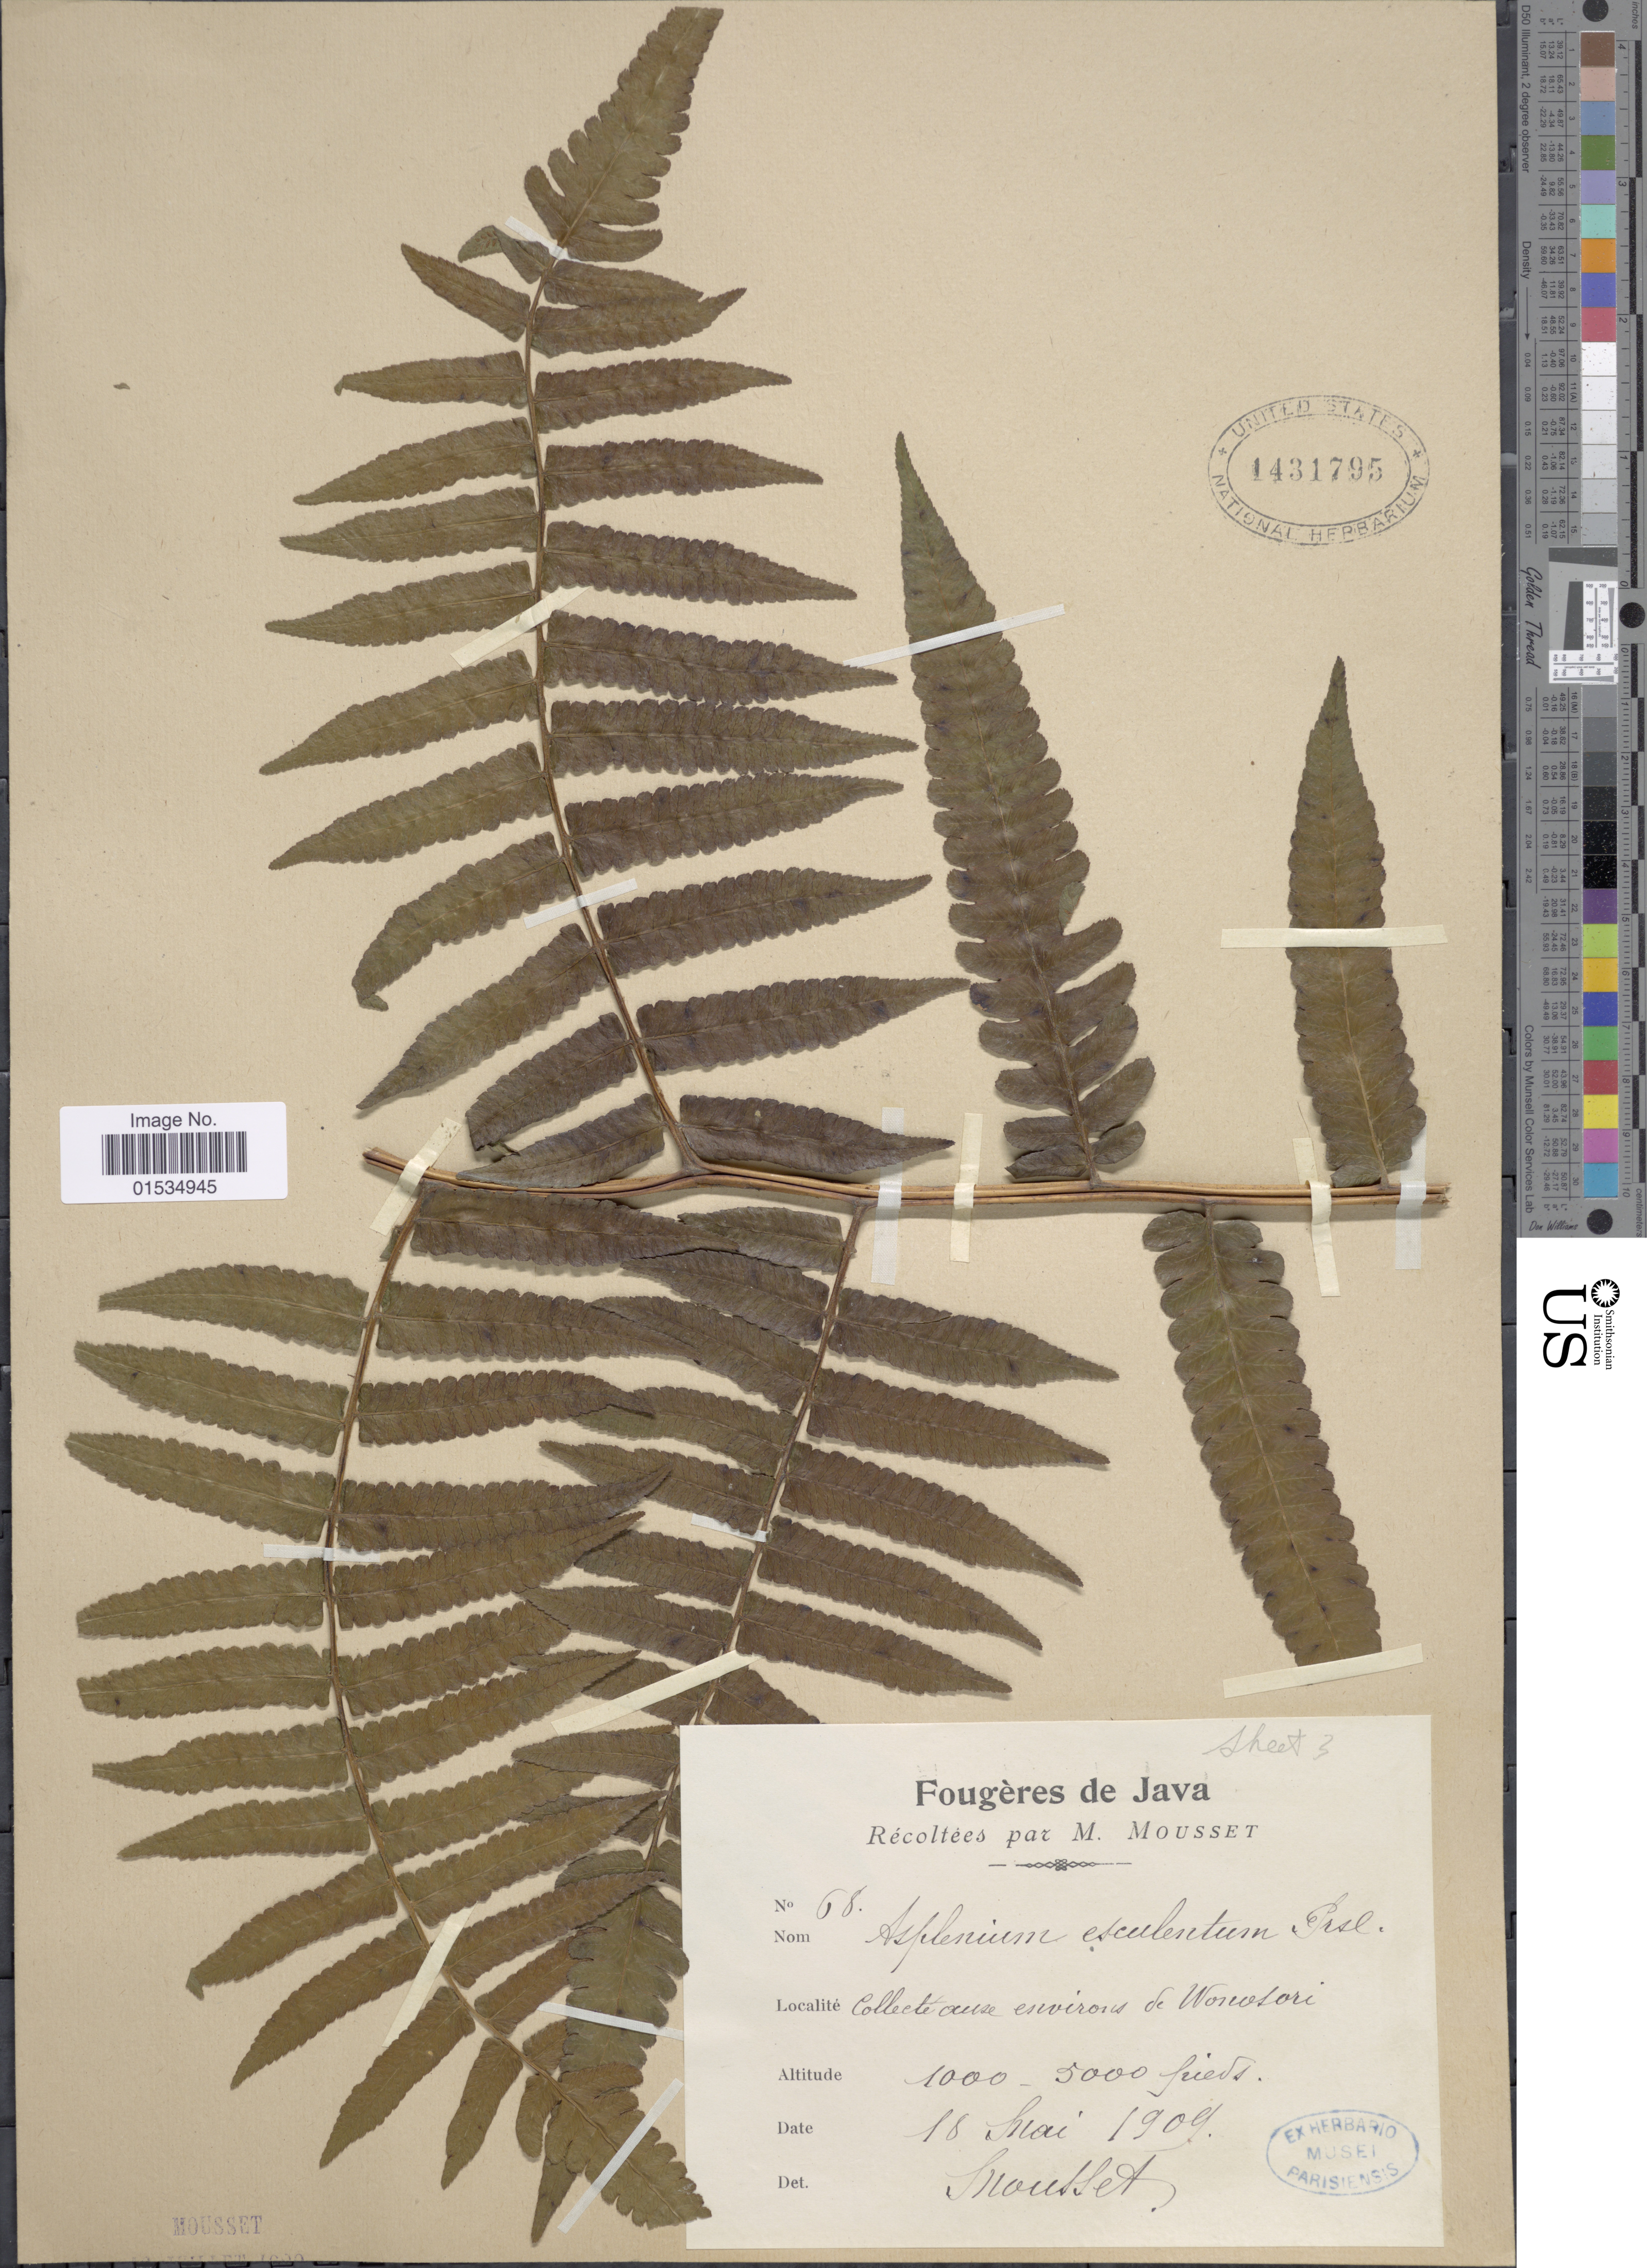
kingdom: Plantae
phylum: Tracheophyta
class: Polypodiopsida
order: Polypodiales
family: Athyriaceae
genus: Diplazium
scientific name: Diplazium esculentum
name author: (Retz.) Sw.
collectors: M. Mousset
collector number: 68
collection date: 1909-05-18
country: Indonesia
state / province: Java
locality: Collectaure environs de Wonosori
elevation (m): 305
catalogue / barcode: US 1431795